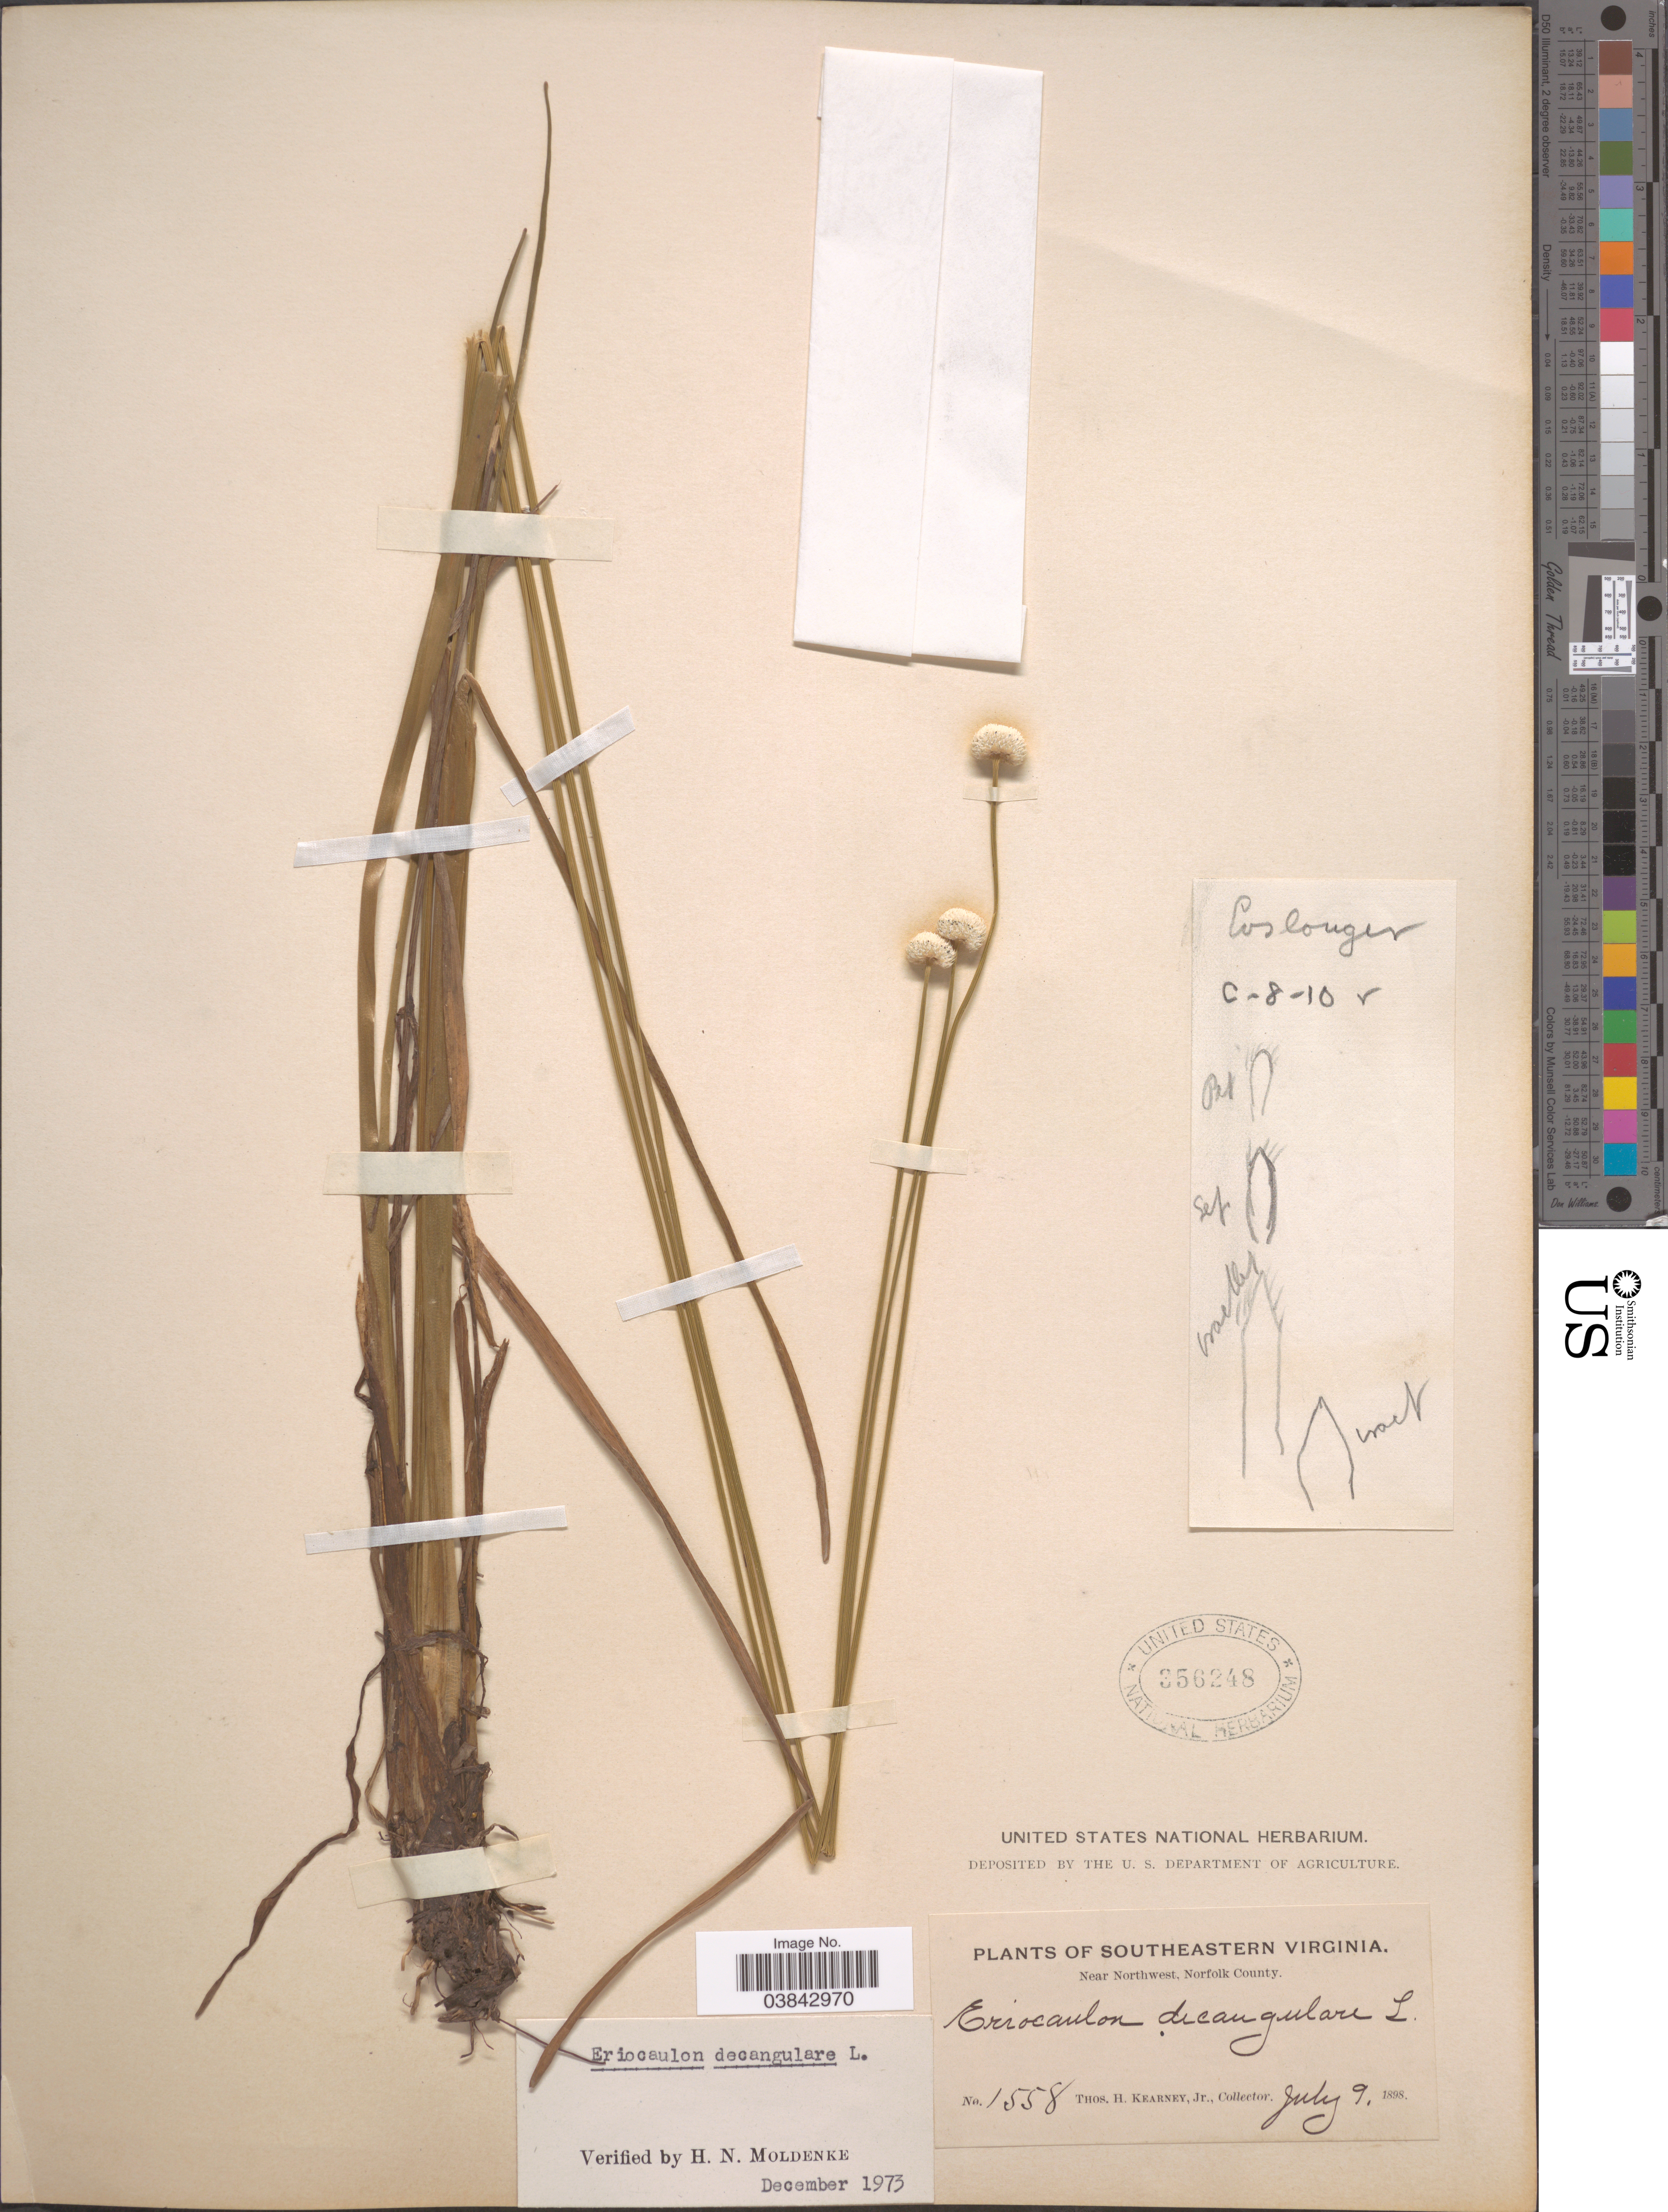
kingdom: Plantae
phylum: Tracheophyta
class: Liliopsida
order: Poales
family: Eriocaulaceae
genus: Eriocaulon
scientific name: Eriocaulon decangulare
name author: L.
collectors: T. H. Kearney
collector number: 1558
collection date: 1898-07-09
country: United States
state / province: Virginia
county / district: City of Chesapeake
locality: Southeastern Virginia. Near Northwest, Norfolk County.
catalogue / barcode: US 356248